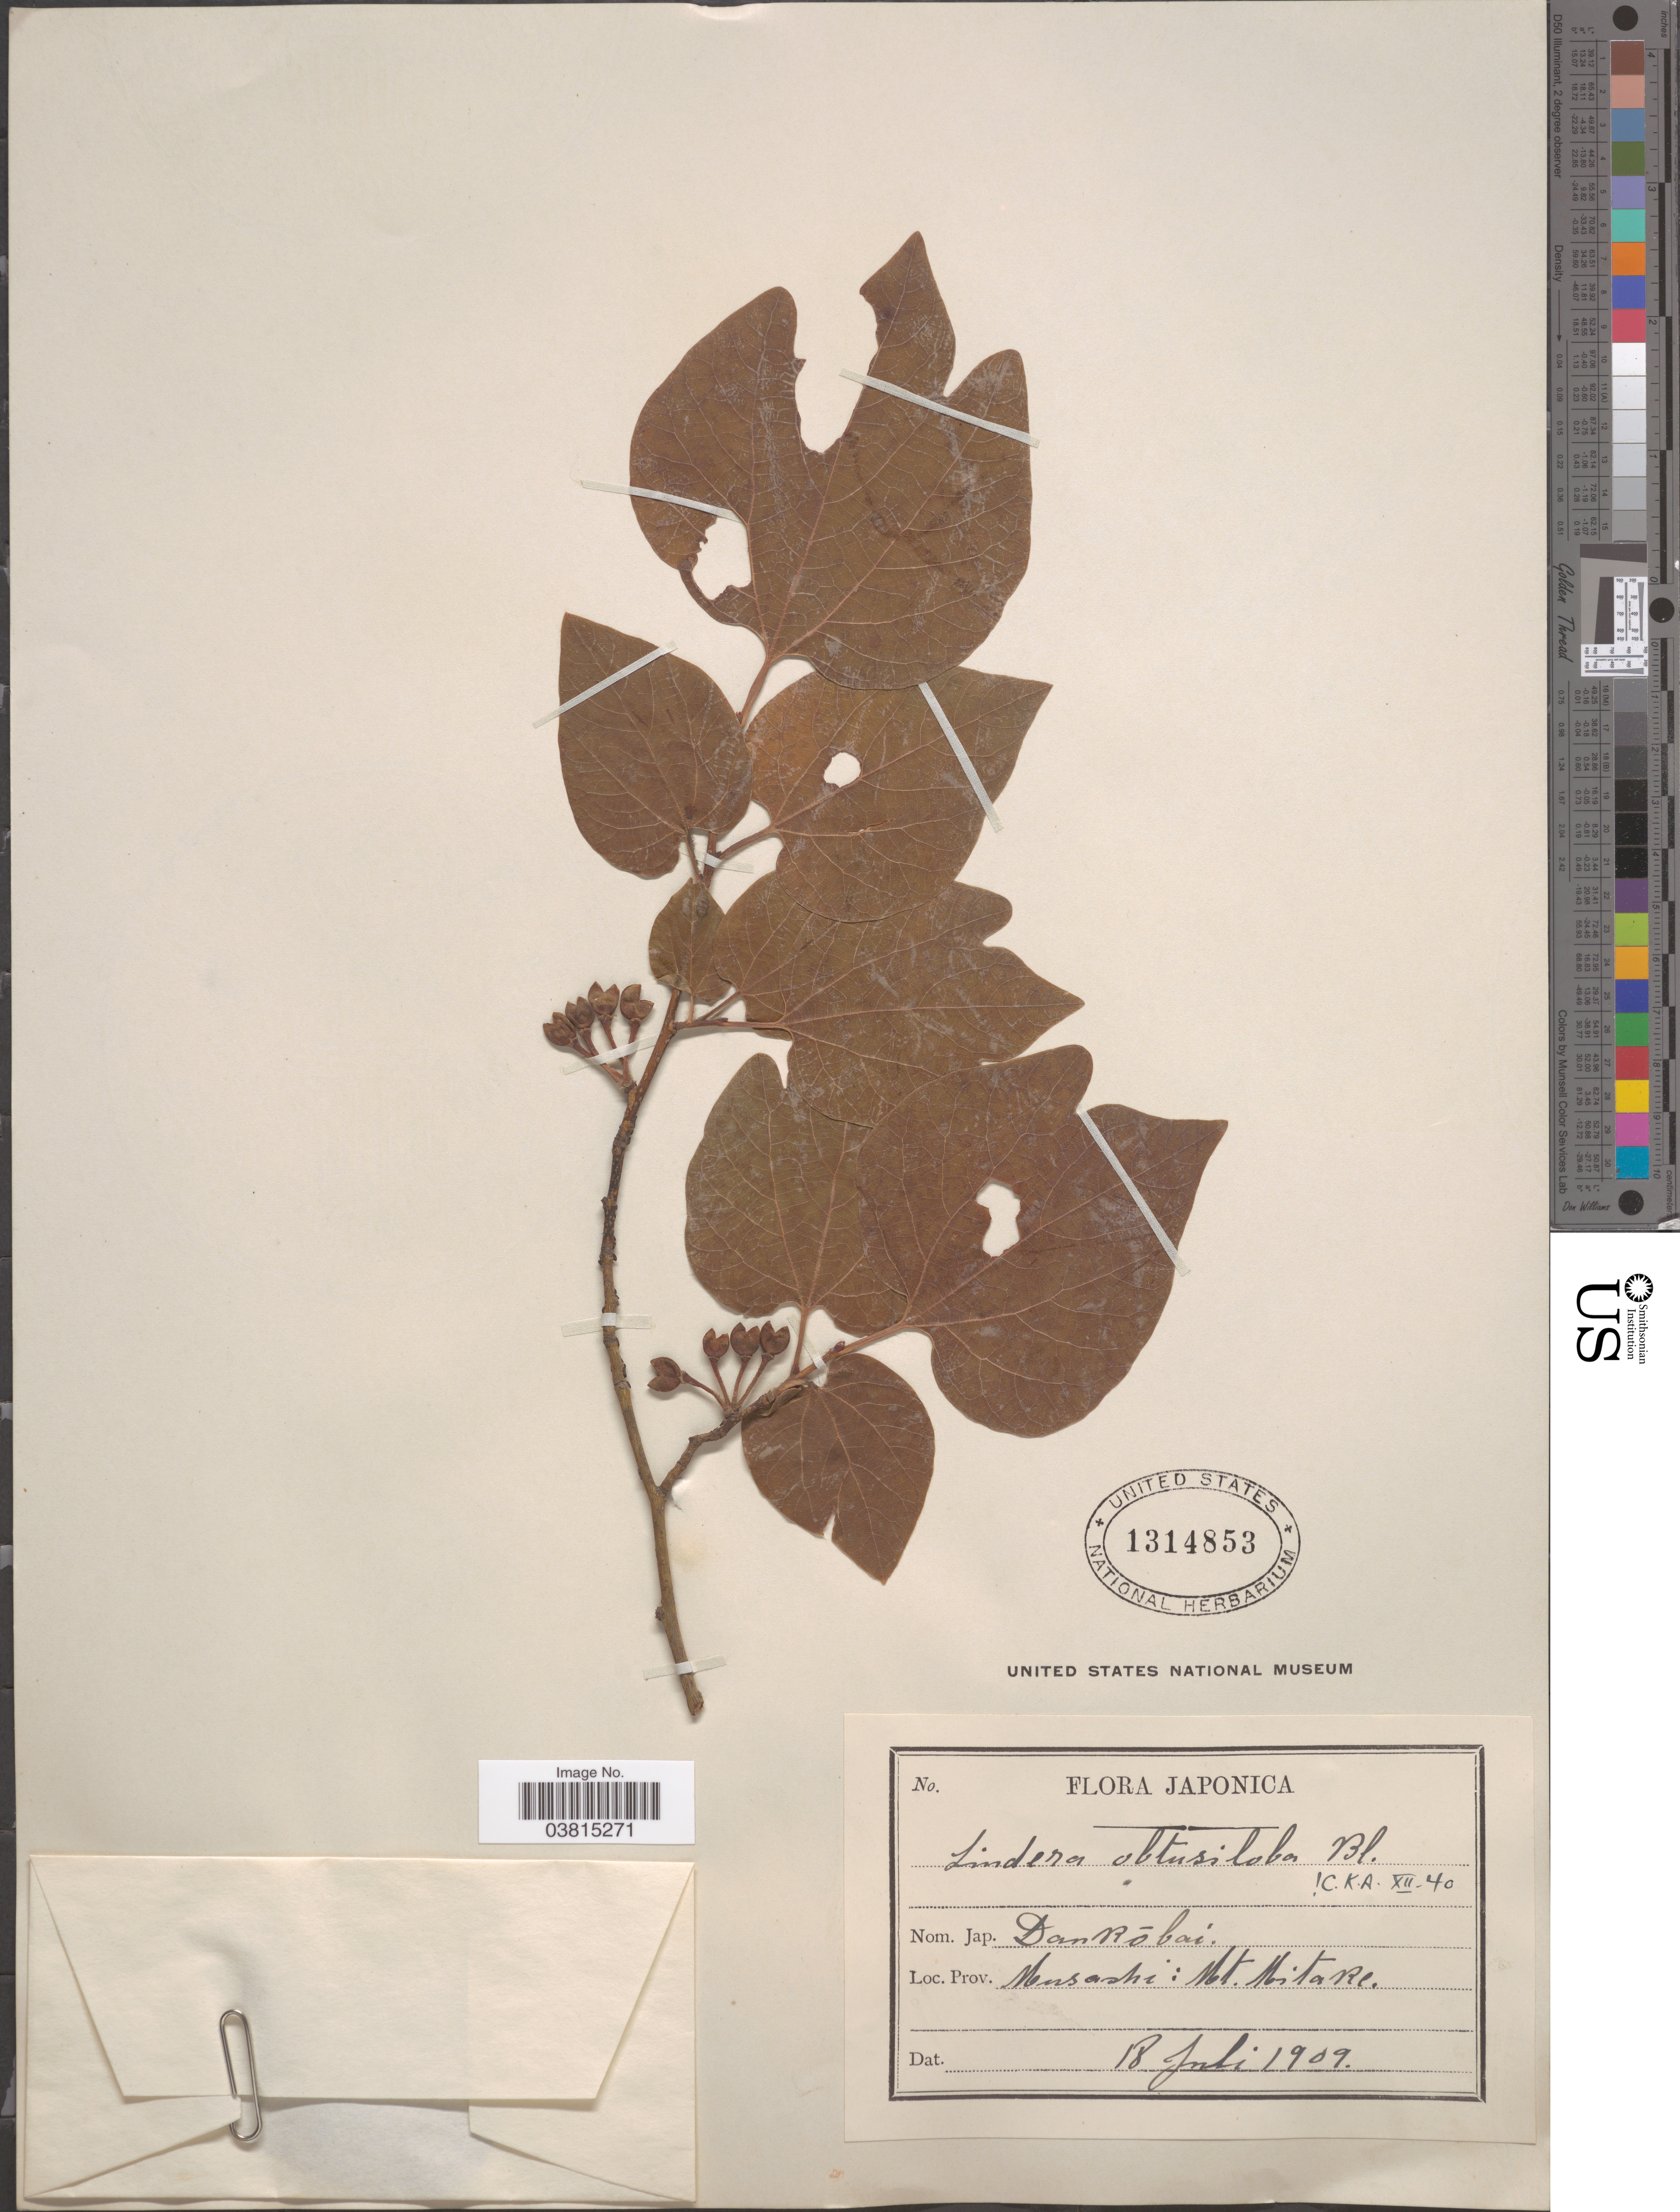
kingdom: Plantae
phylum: Tracheophyta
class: Magnoliopsida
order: Laurales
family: Lauraceae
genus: Lindera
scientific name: Lindera obtusiloba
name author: Blume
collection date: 1909-07-18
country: Japan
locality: Prov. Musashi: Mt. Mitake.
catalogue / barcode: US 1314853